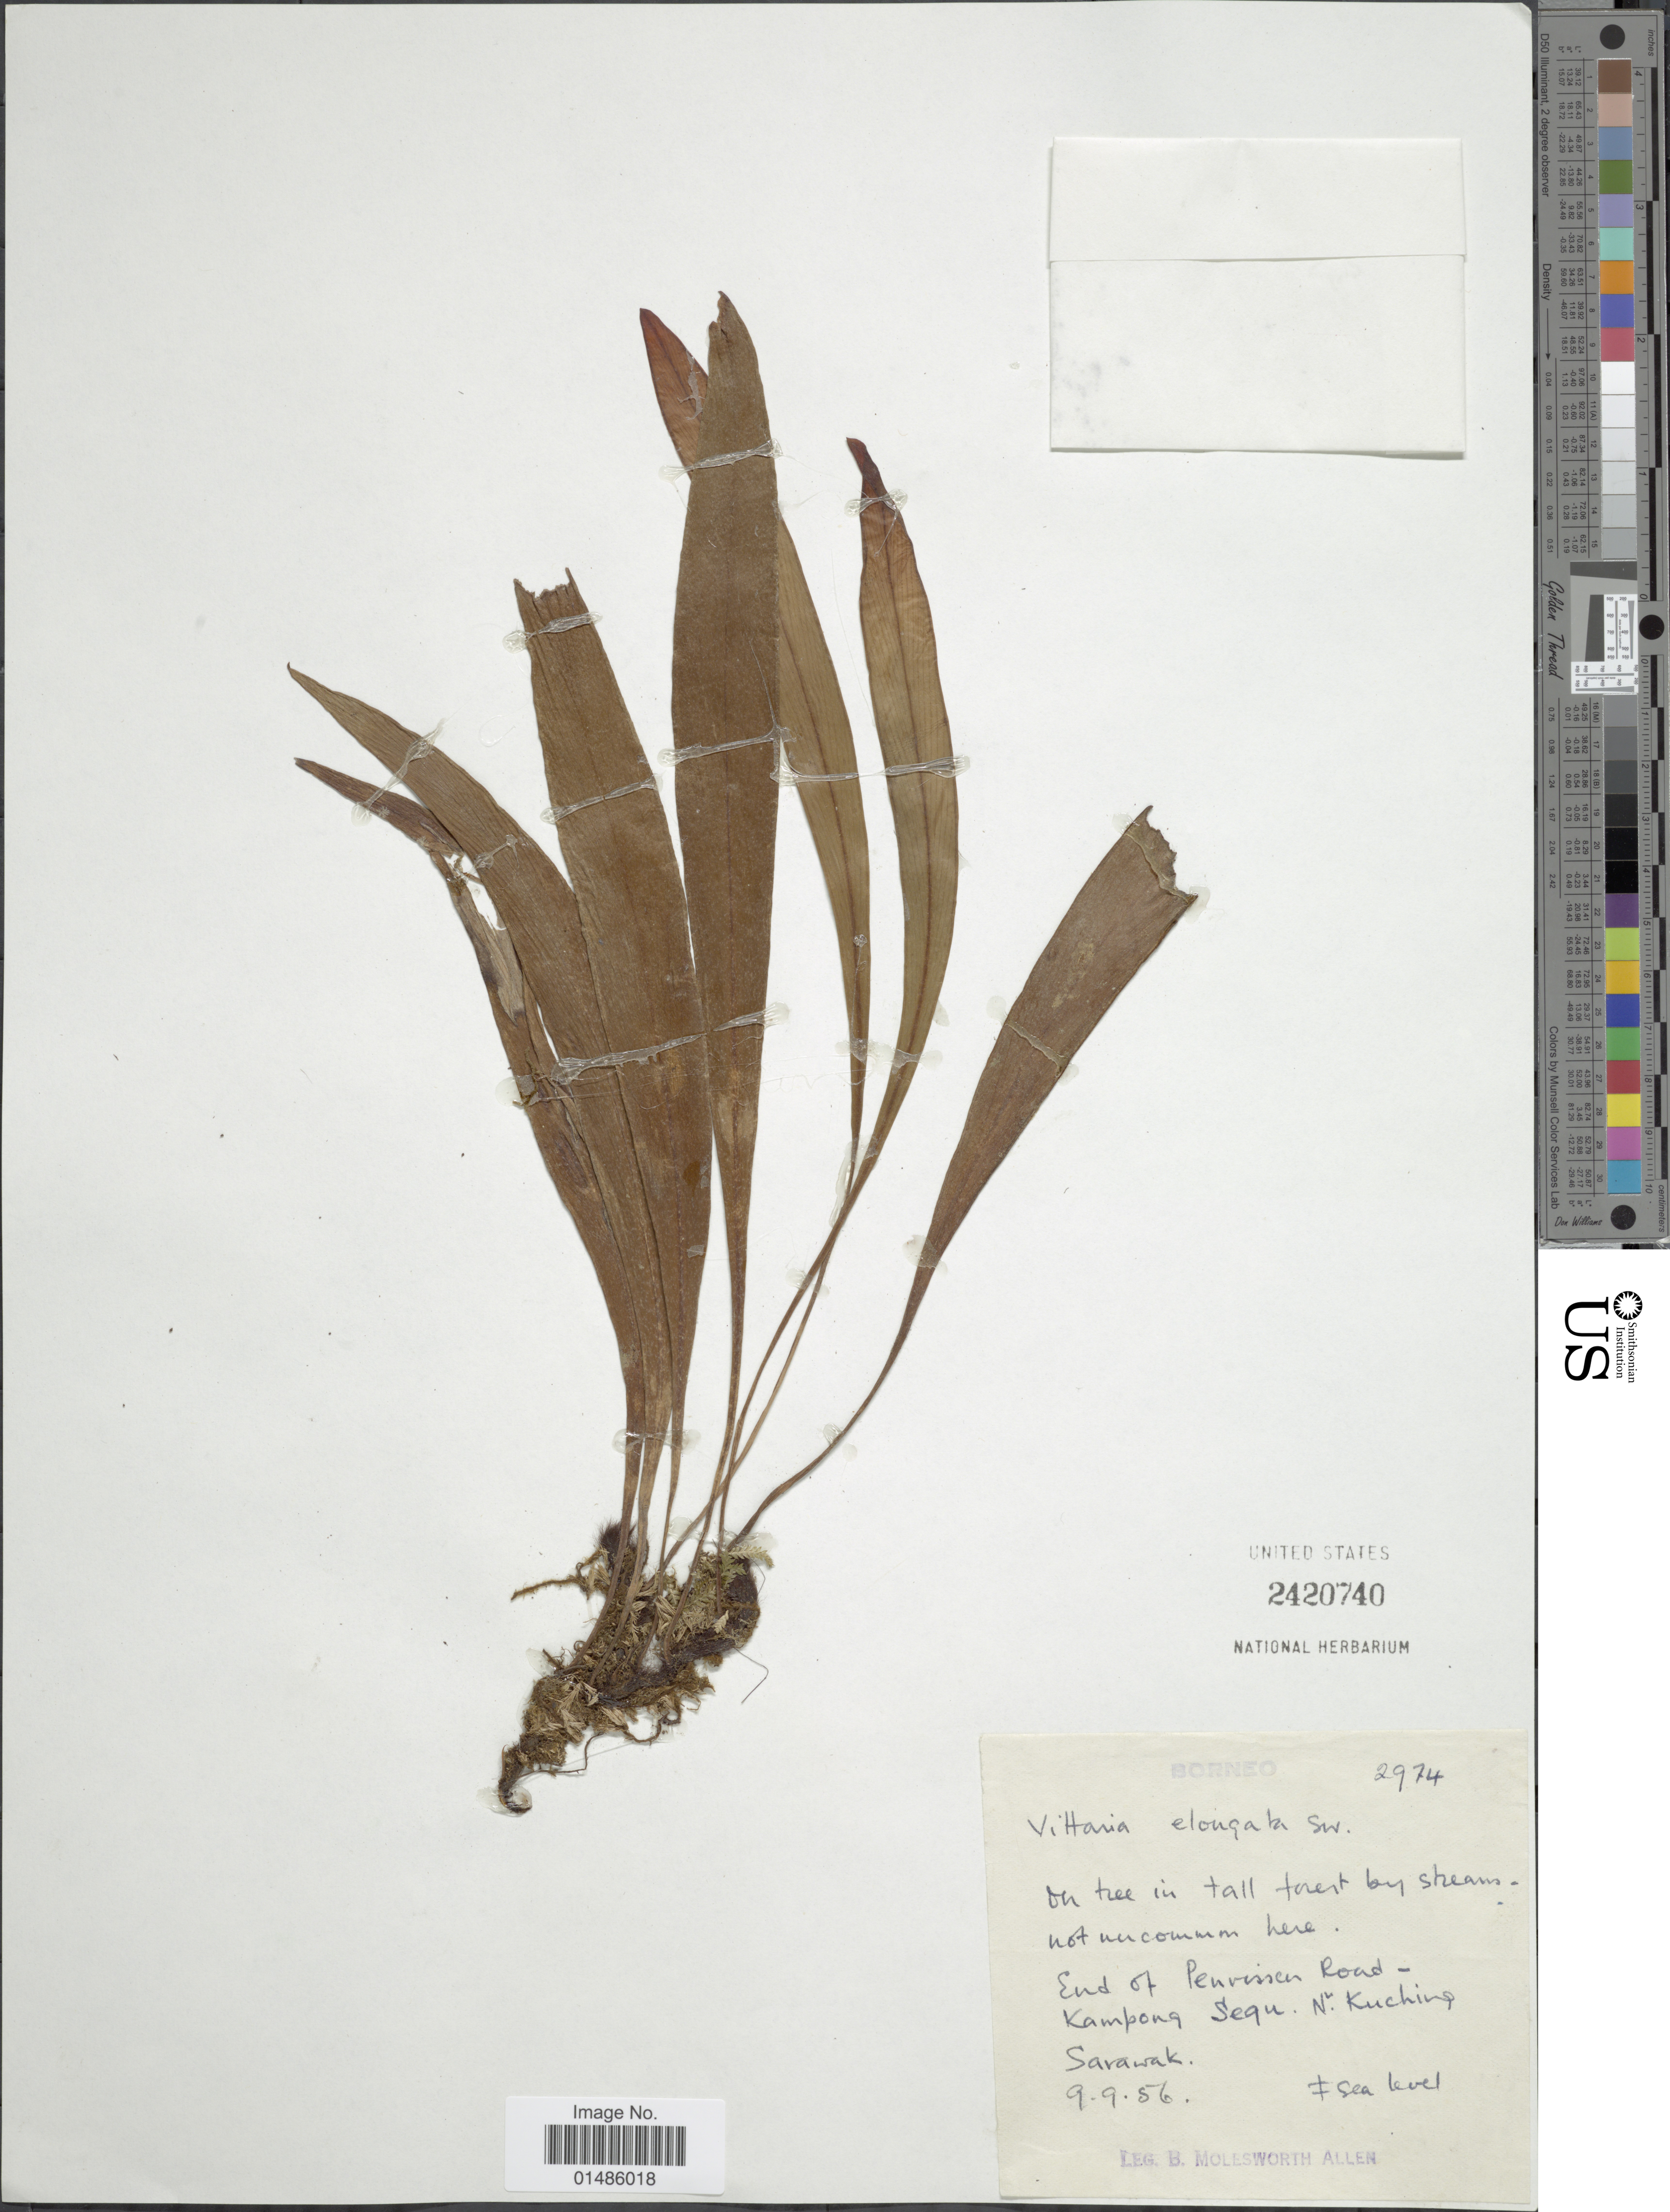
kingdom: Plantae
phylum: Tracheophyta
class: Polypodiopsida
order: Polypodiales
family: Pteridaceae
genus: Haplopteris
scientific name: Haplopteris elongata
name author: (Sw.) Crane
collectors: B. E. G. Molesworth-Allen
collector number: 2974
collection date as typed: Transcribed d/m/y: 9/9/56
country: Malaysia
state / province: Sarawak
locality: Borneo. End of Penrissen Road - Kampong Segu. Nr. Kuching.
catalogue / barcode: US 2420740